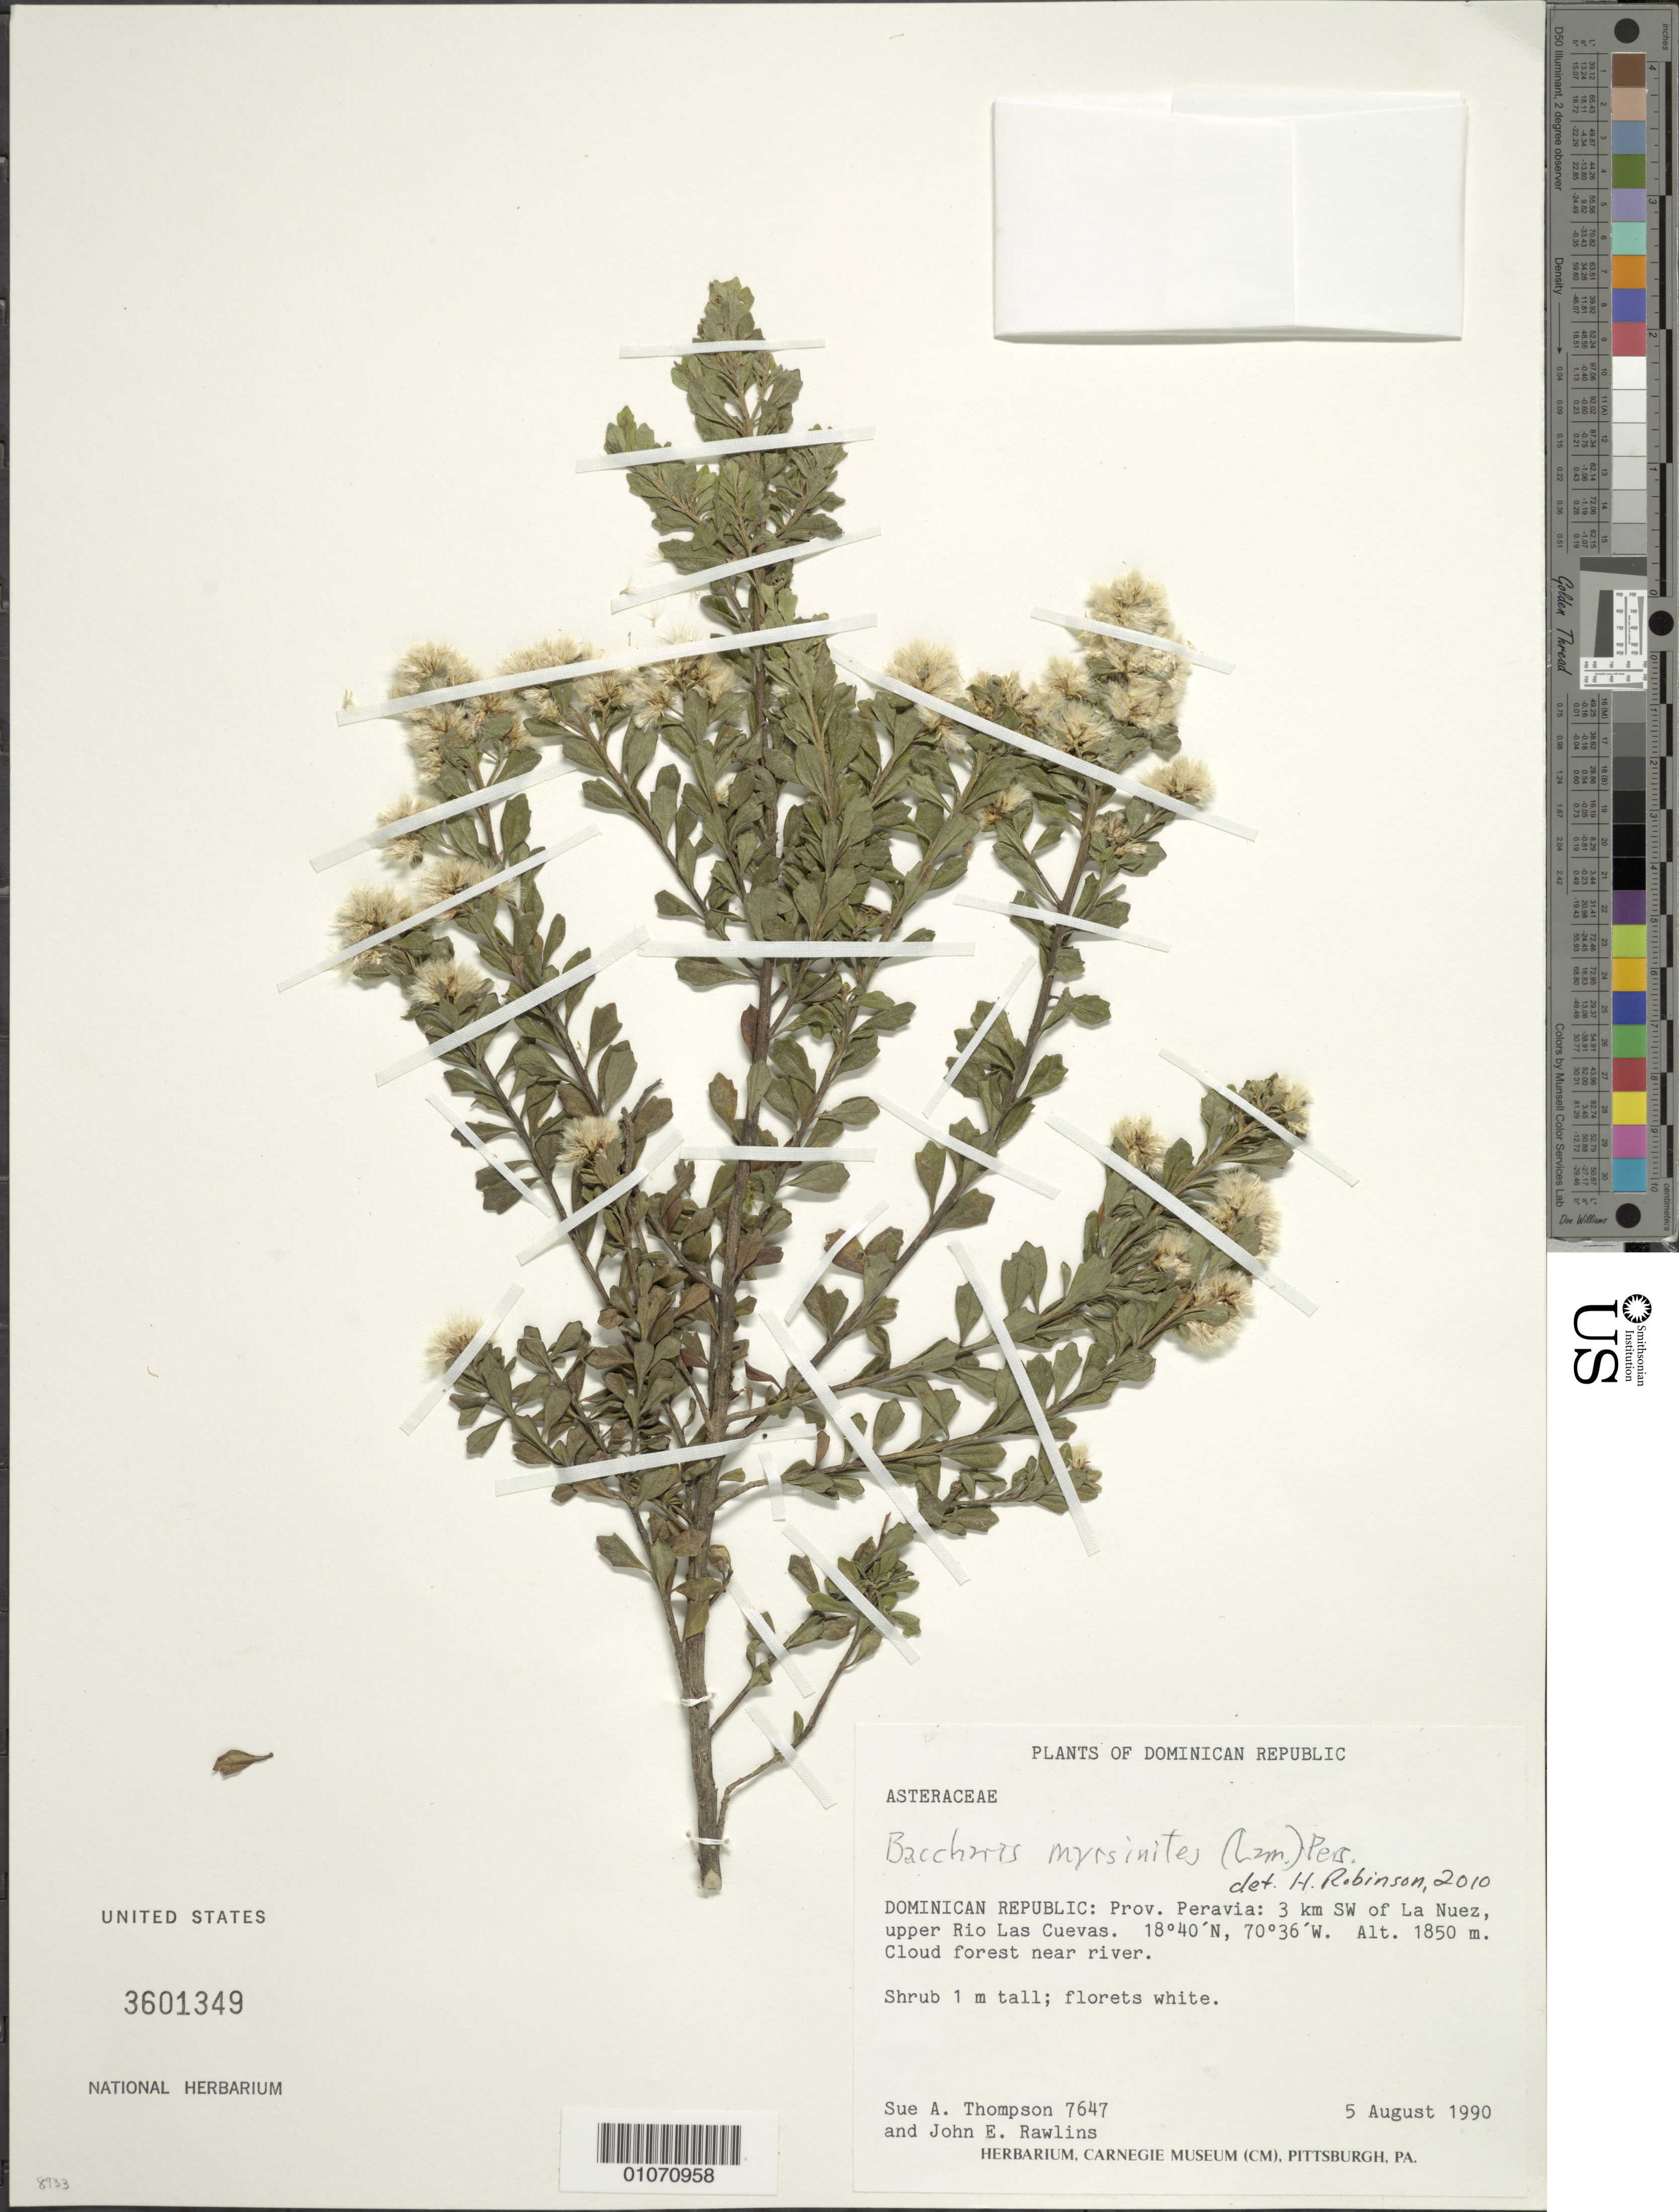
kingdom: Plantae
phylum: Tracheophyta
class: Magnoliopsida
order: Asterales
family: Asteraceae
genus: Baccharis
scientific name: Baccharis myrsinites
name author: Pers.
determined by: Robinson, Harold E., (US)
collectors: S. A. Thompson, J. Rawlins & C. Young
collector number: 7647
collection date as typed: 05 Aug 1990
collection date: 1990-08-05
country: Dominican Republic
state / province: Peravia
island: Hispaniola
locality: La Nuez, 3 km SW of; upper Rio Las Cuevas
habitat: Cloud forest near river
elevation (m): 1850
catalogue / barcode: US 3601349